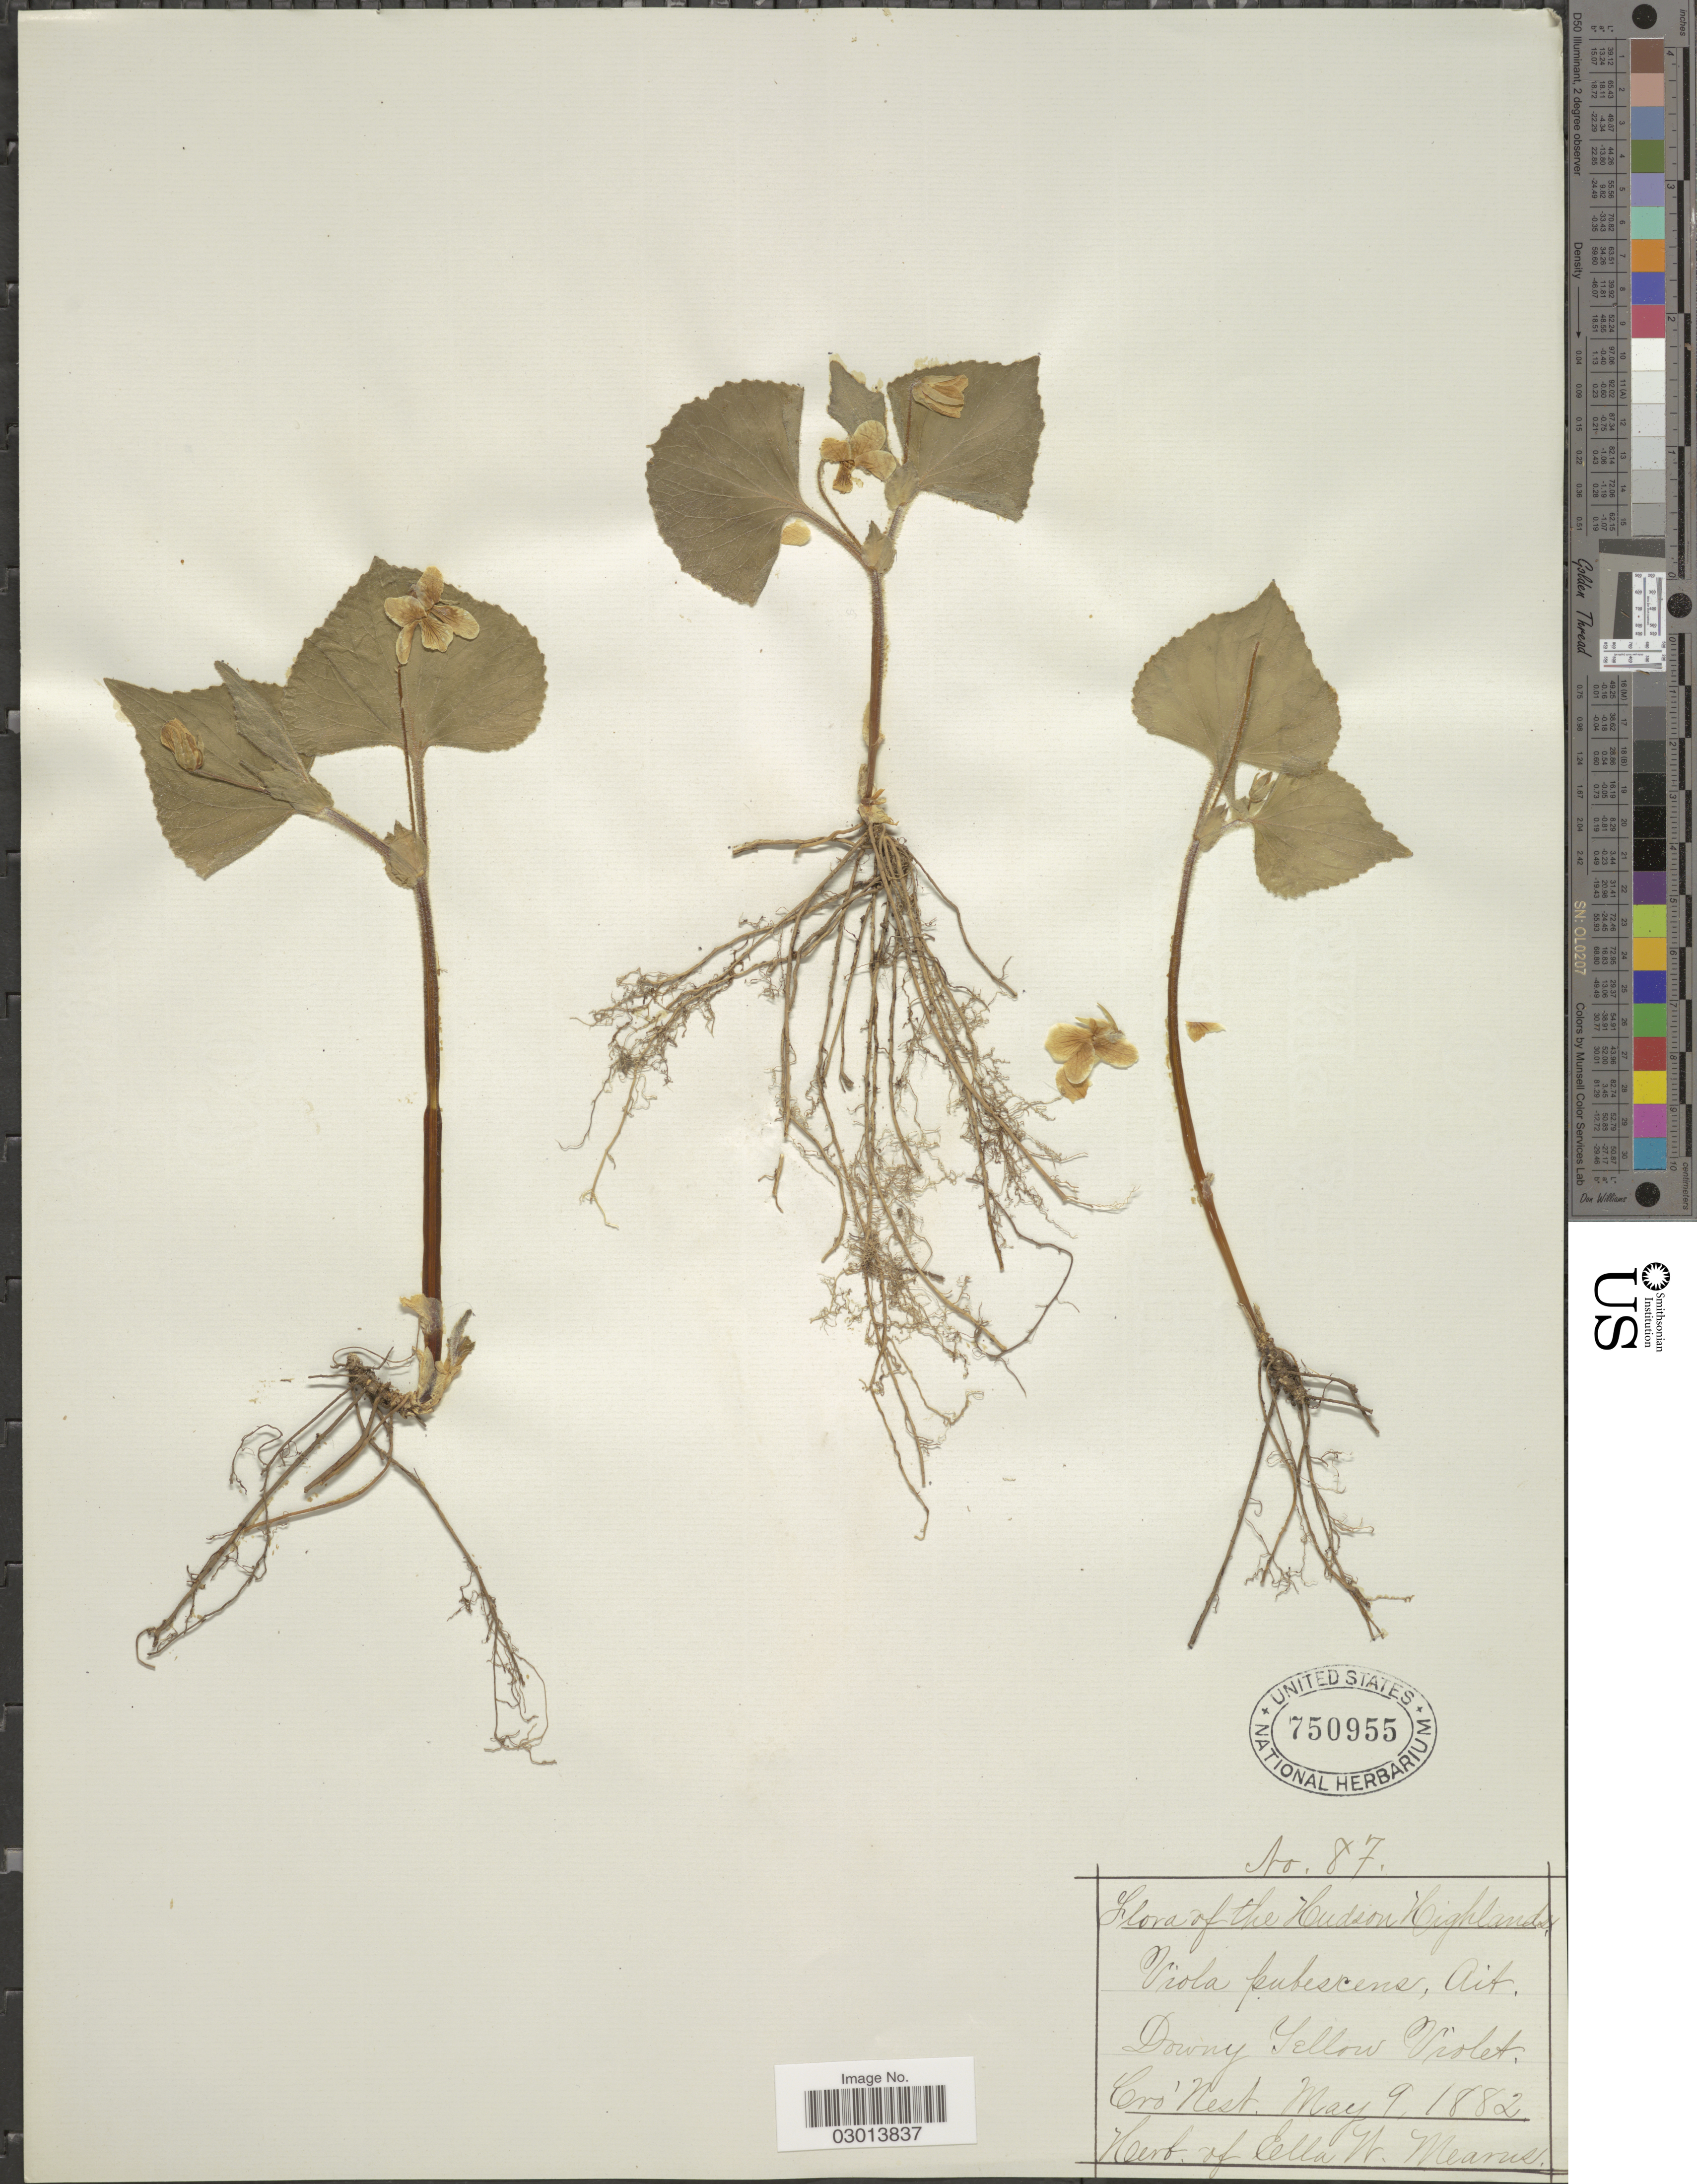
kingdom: Plantae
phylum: Tracheophyta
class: Magnoliopsida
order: Malpighiales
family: Violaceae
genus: Viola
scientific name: Viola pubescens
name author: Aiton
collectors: ex herb. Ella W. Mearns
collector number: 87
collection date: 1882-05-09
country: United States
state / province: New York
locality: The Hudson Highlands, Cro' Nest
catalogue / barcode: US 750955